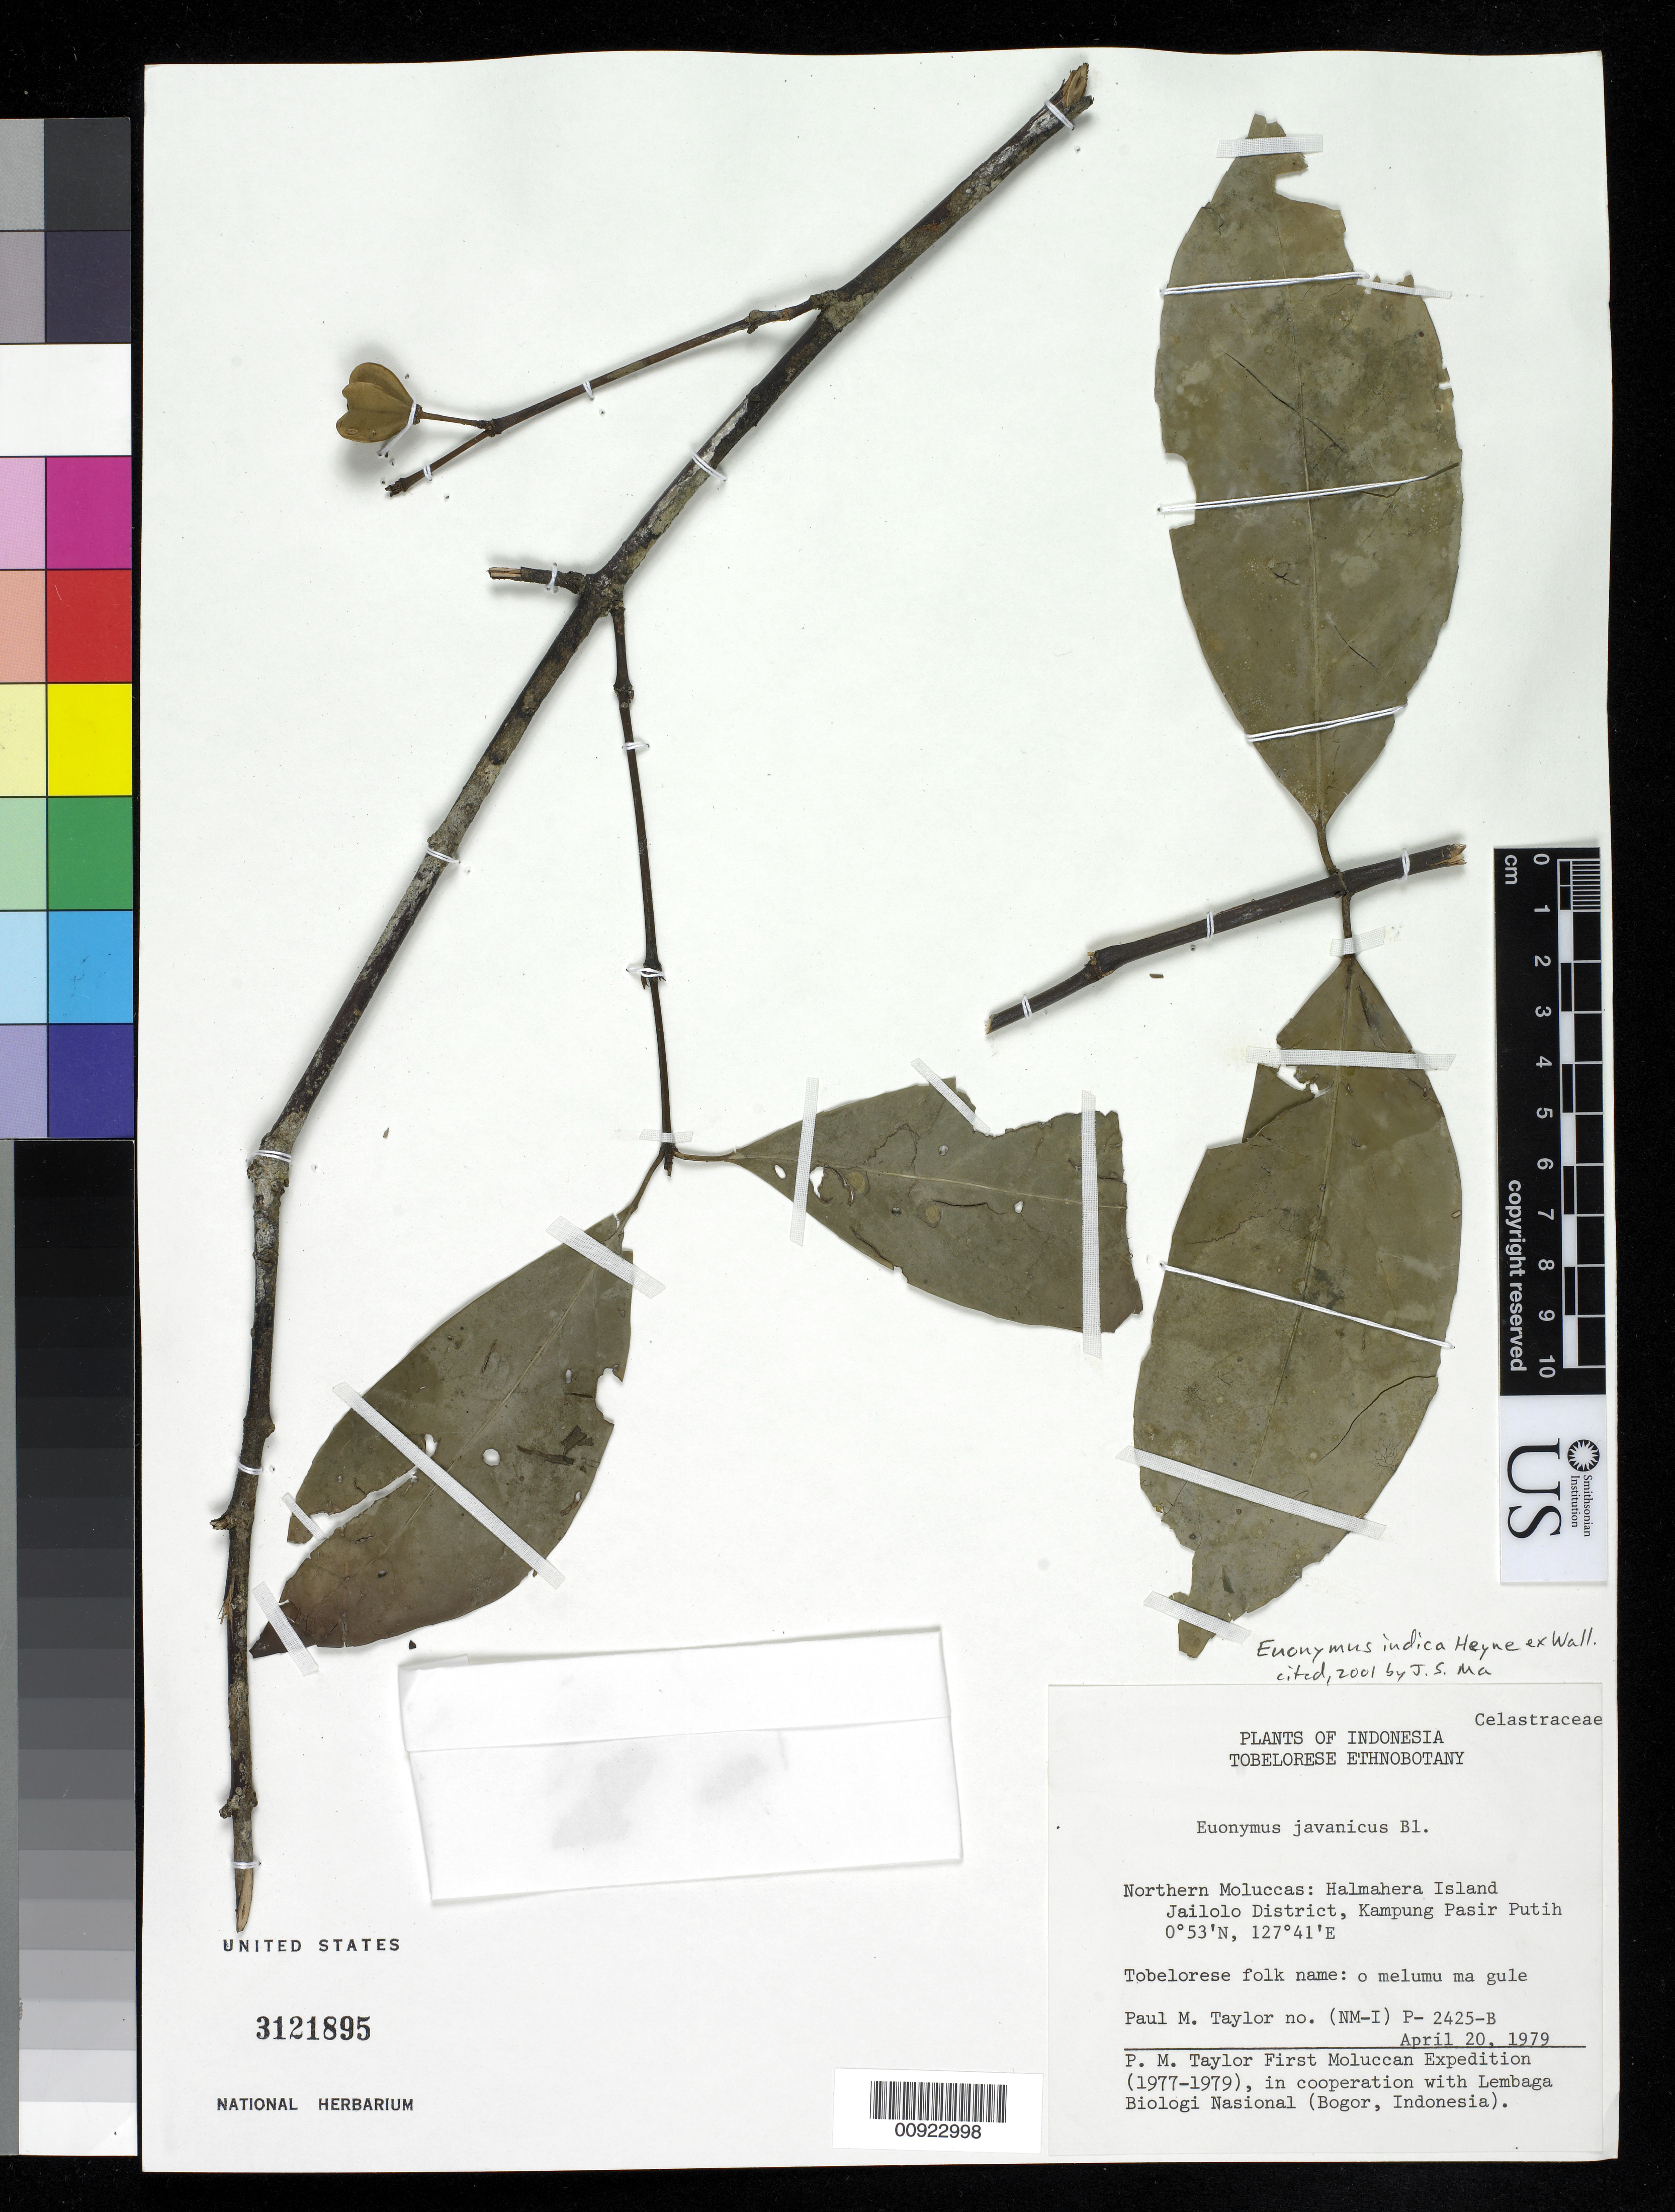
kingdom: Plantae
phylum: Tracheophyta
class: Magnoliopsida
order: Celastrales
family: Celastraceae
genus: Euonymus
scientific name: Euonymus indicus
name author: B. Heyne ex Wall.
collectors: P. M. Taylor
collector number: P 2425 B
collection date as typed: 20 Apr 1979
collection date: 1979-04-20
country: Indonesia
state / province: Maluku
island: Halmahera I.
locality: Jailolo District, Kampung Pasir Putih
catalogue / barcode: US 3121895